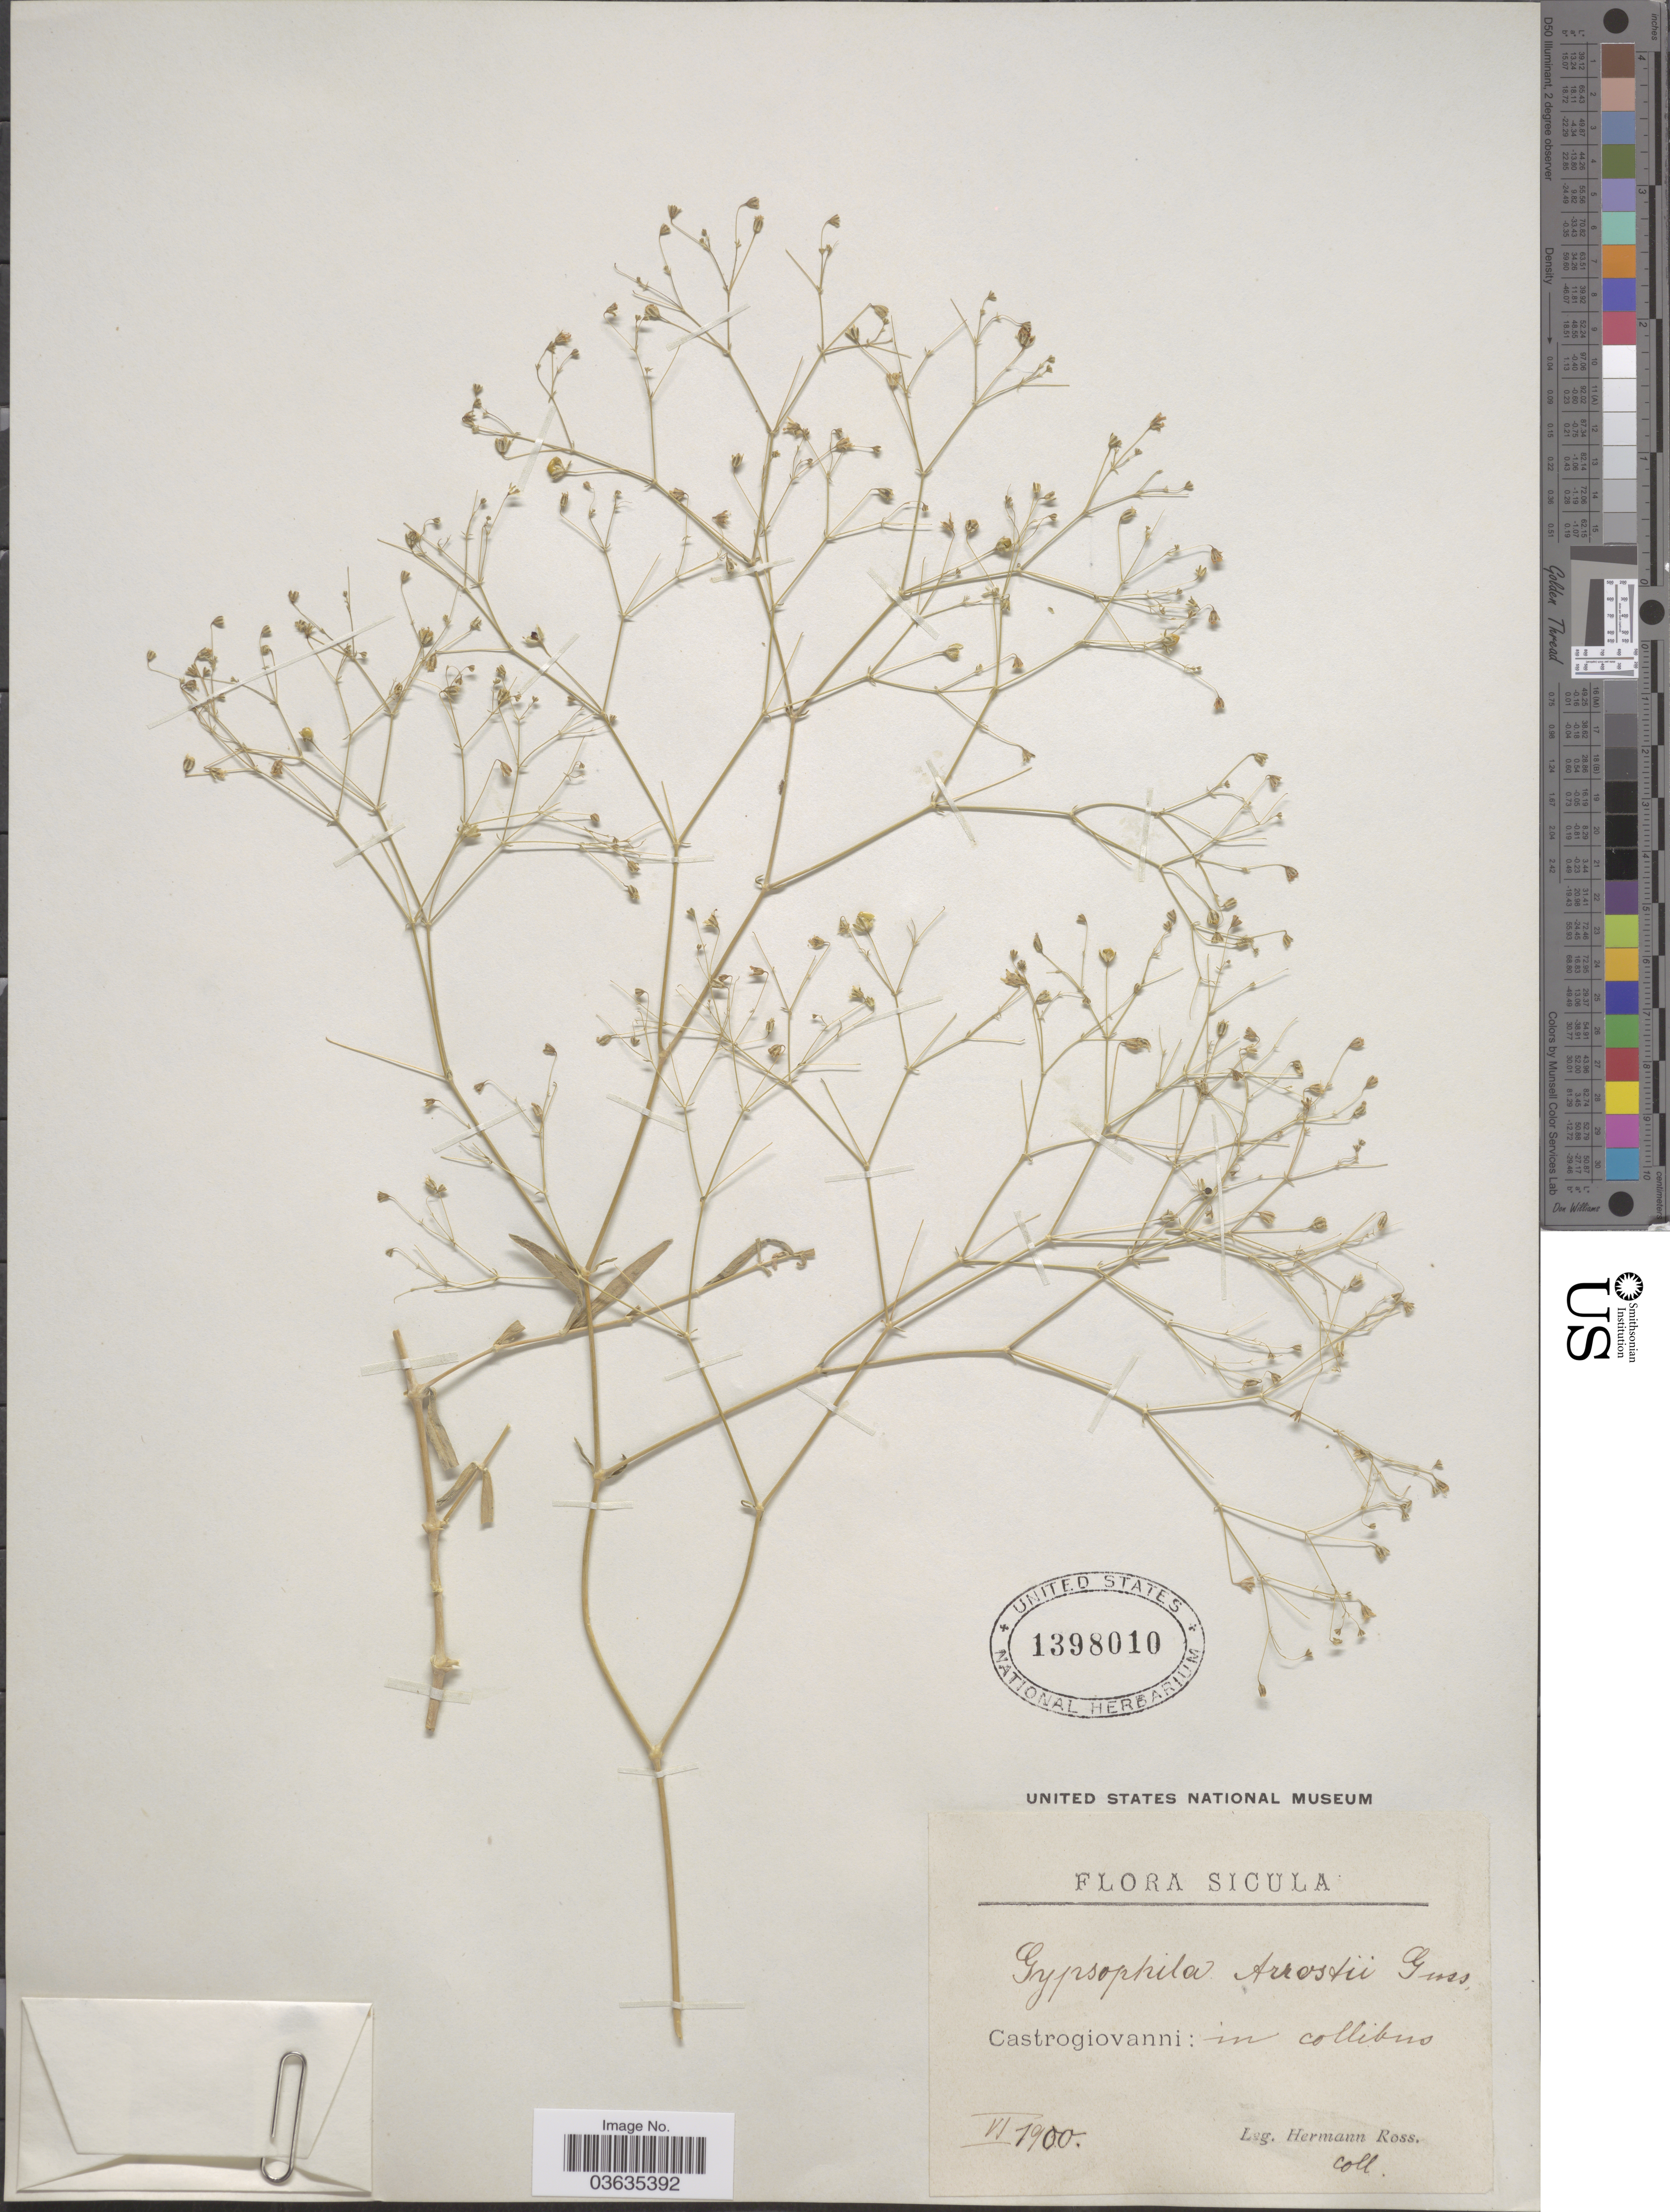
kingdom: Plantae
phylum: Tracheophyta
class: Magnoliopsida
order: Caryophyllales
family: Caryophyllaceae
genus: Gypsophila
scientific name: Gypsophila arrostii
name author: Gussone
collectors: H. Ross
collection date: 1900-06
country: Italy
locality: Sicula. Castrogiovanni: in collibus.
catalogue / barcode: US 1398010